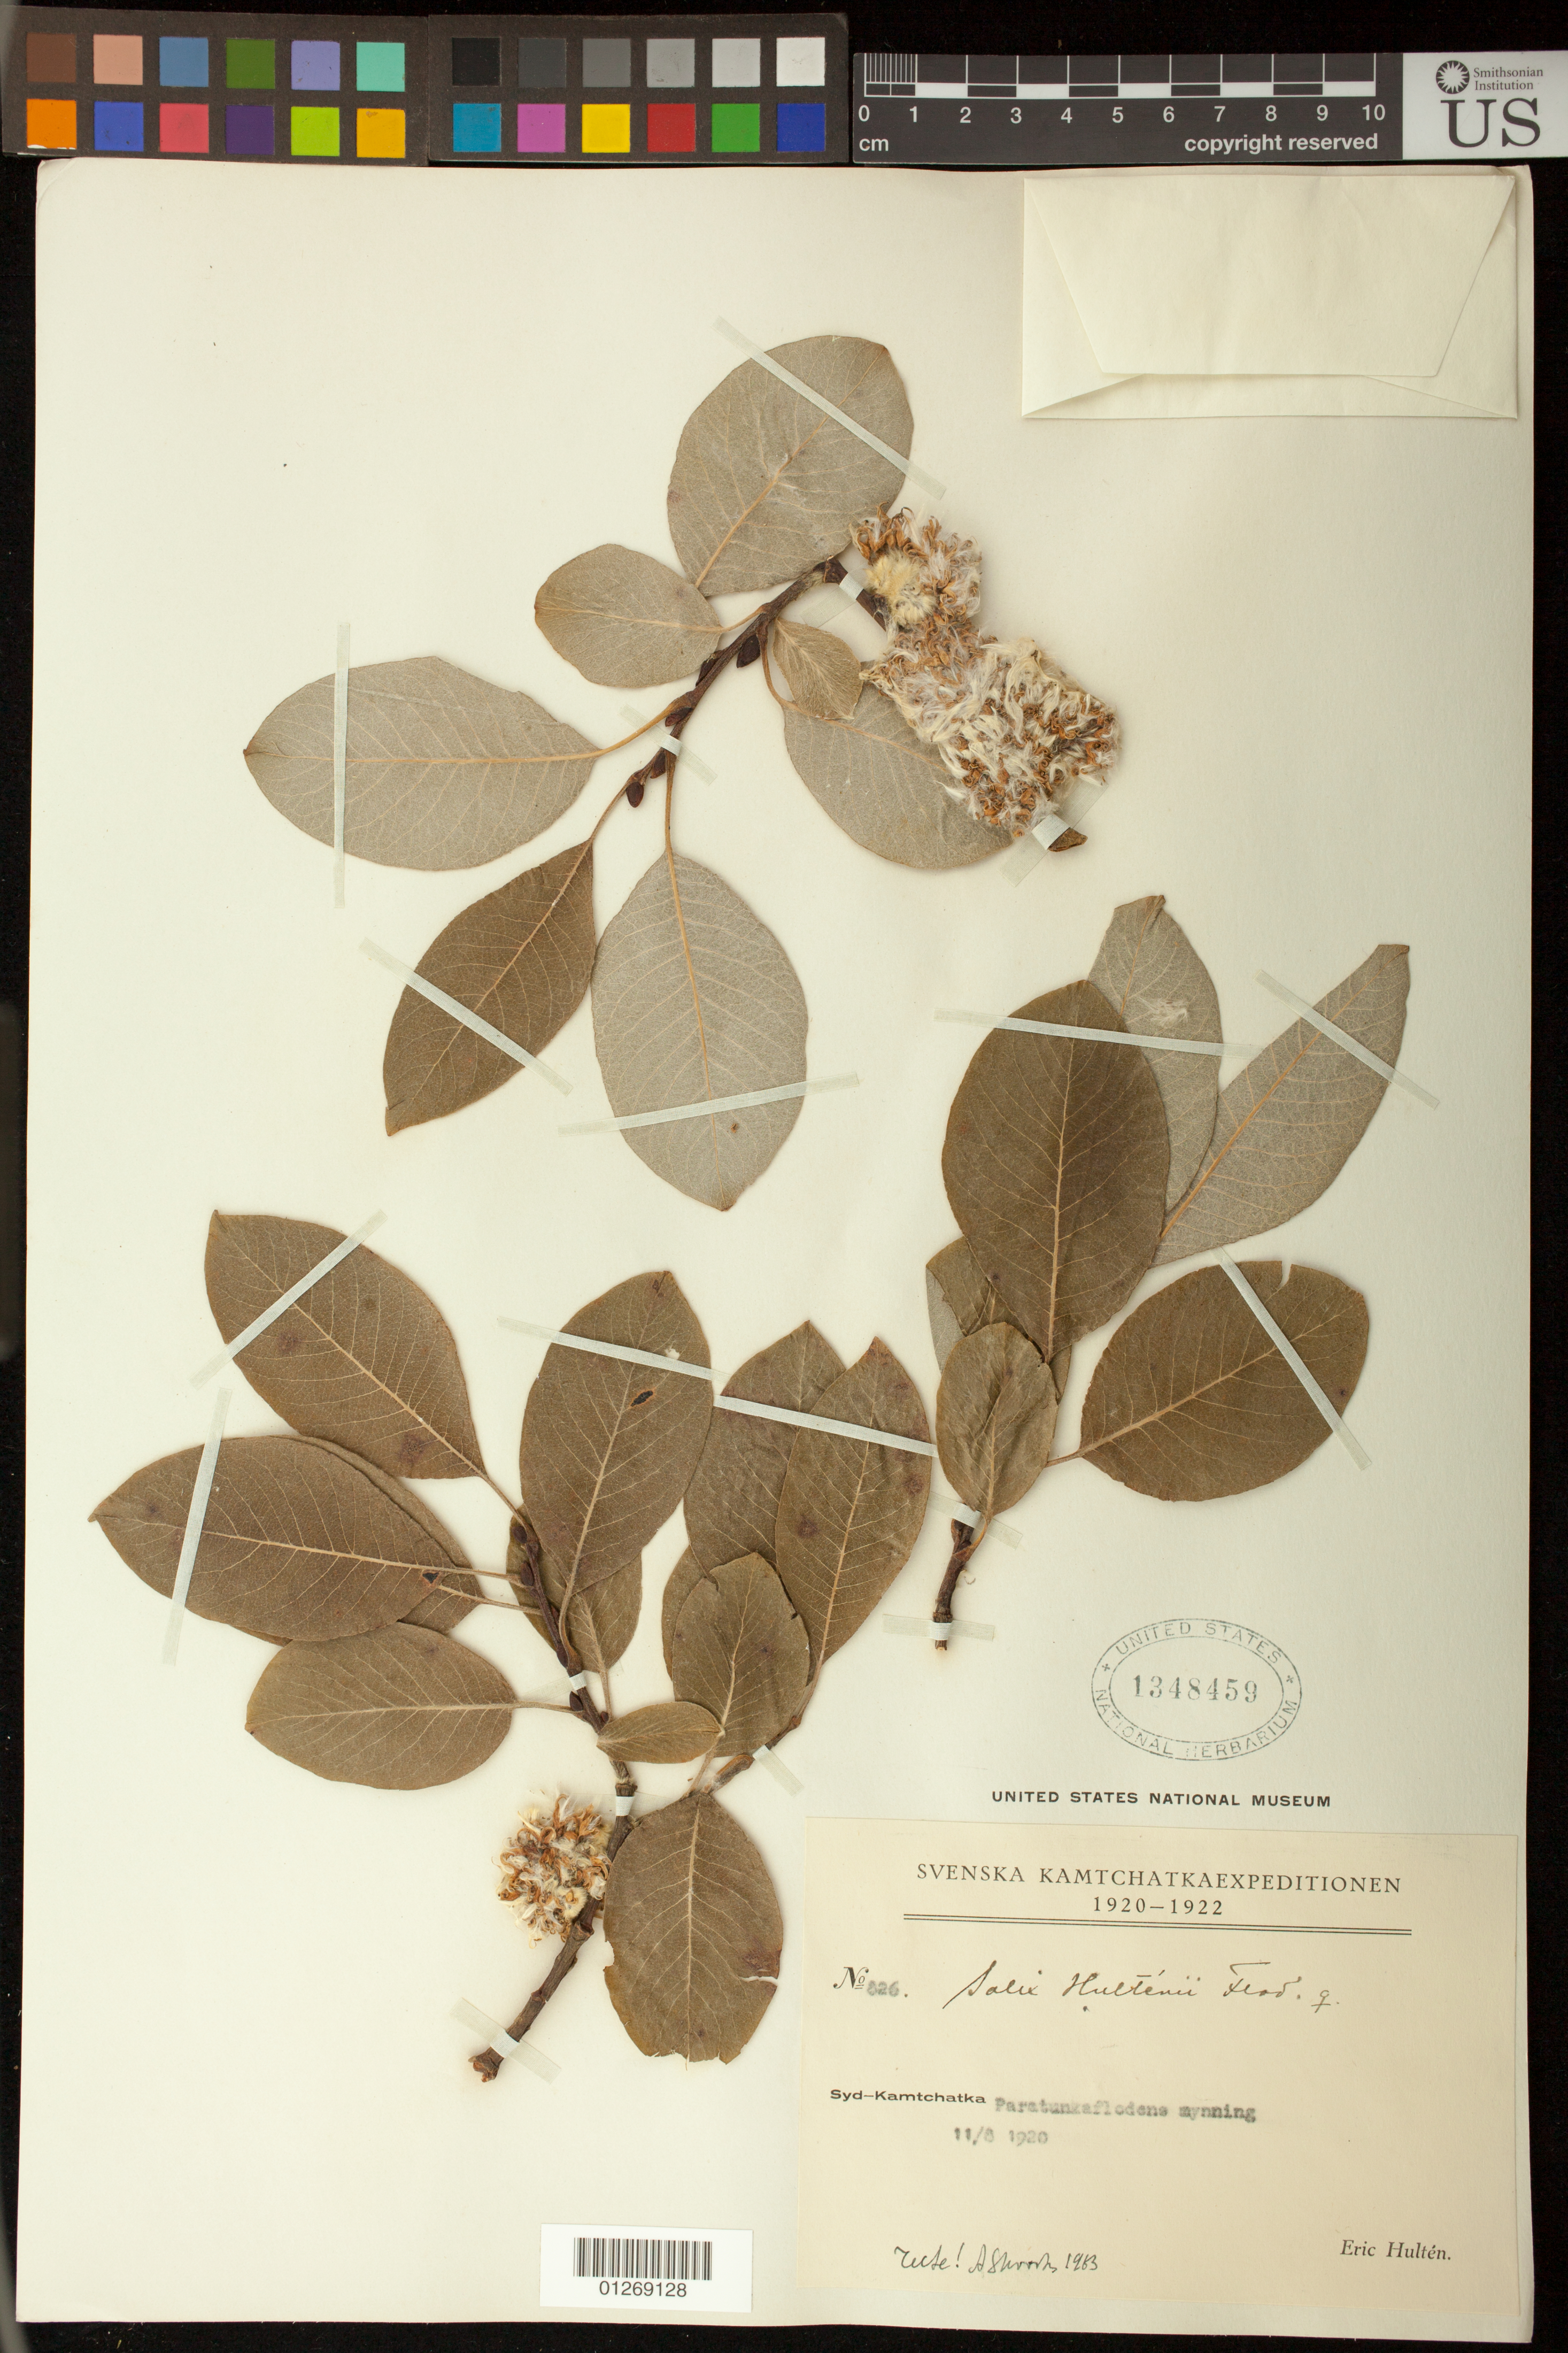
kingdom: Plantae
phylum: Tracheophyta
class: Magnoliopsida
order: Malpighiales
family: Salicaceae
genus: Salix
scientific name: Salix hultenii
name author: Flod.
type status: Syntype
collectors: E. G. Hultén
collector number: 826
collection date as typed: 11/8 1920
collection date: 1920-08-11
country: Russian Federation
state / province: Kamchatka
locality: Syd-Kamtchatka, Paratunkaflodeno mynning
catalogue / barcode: US 1348459